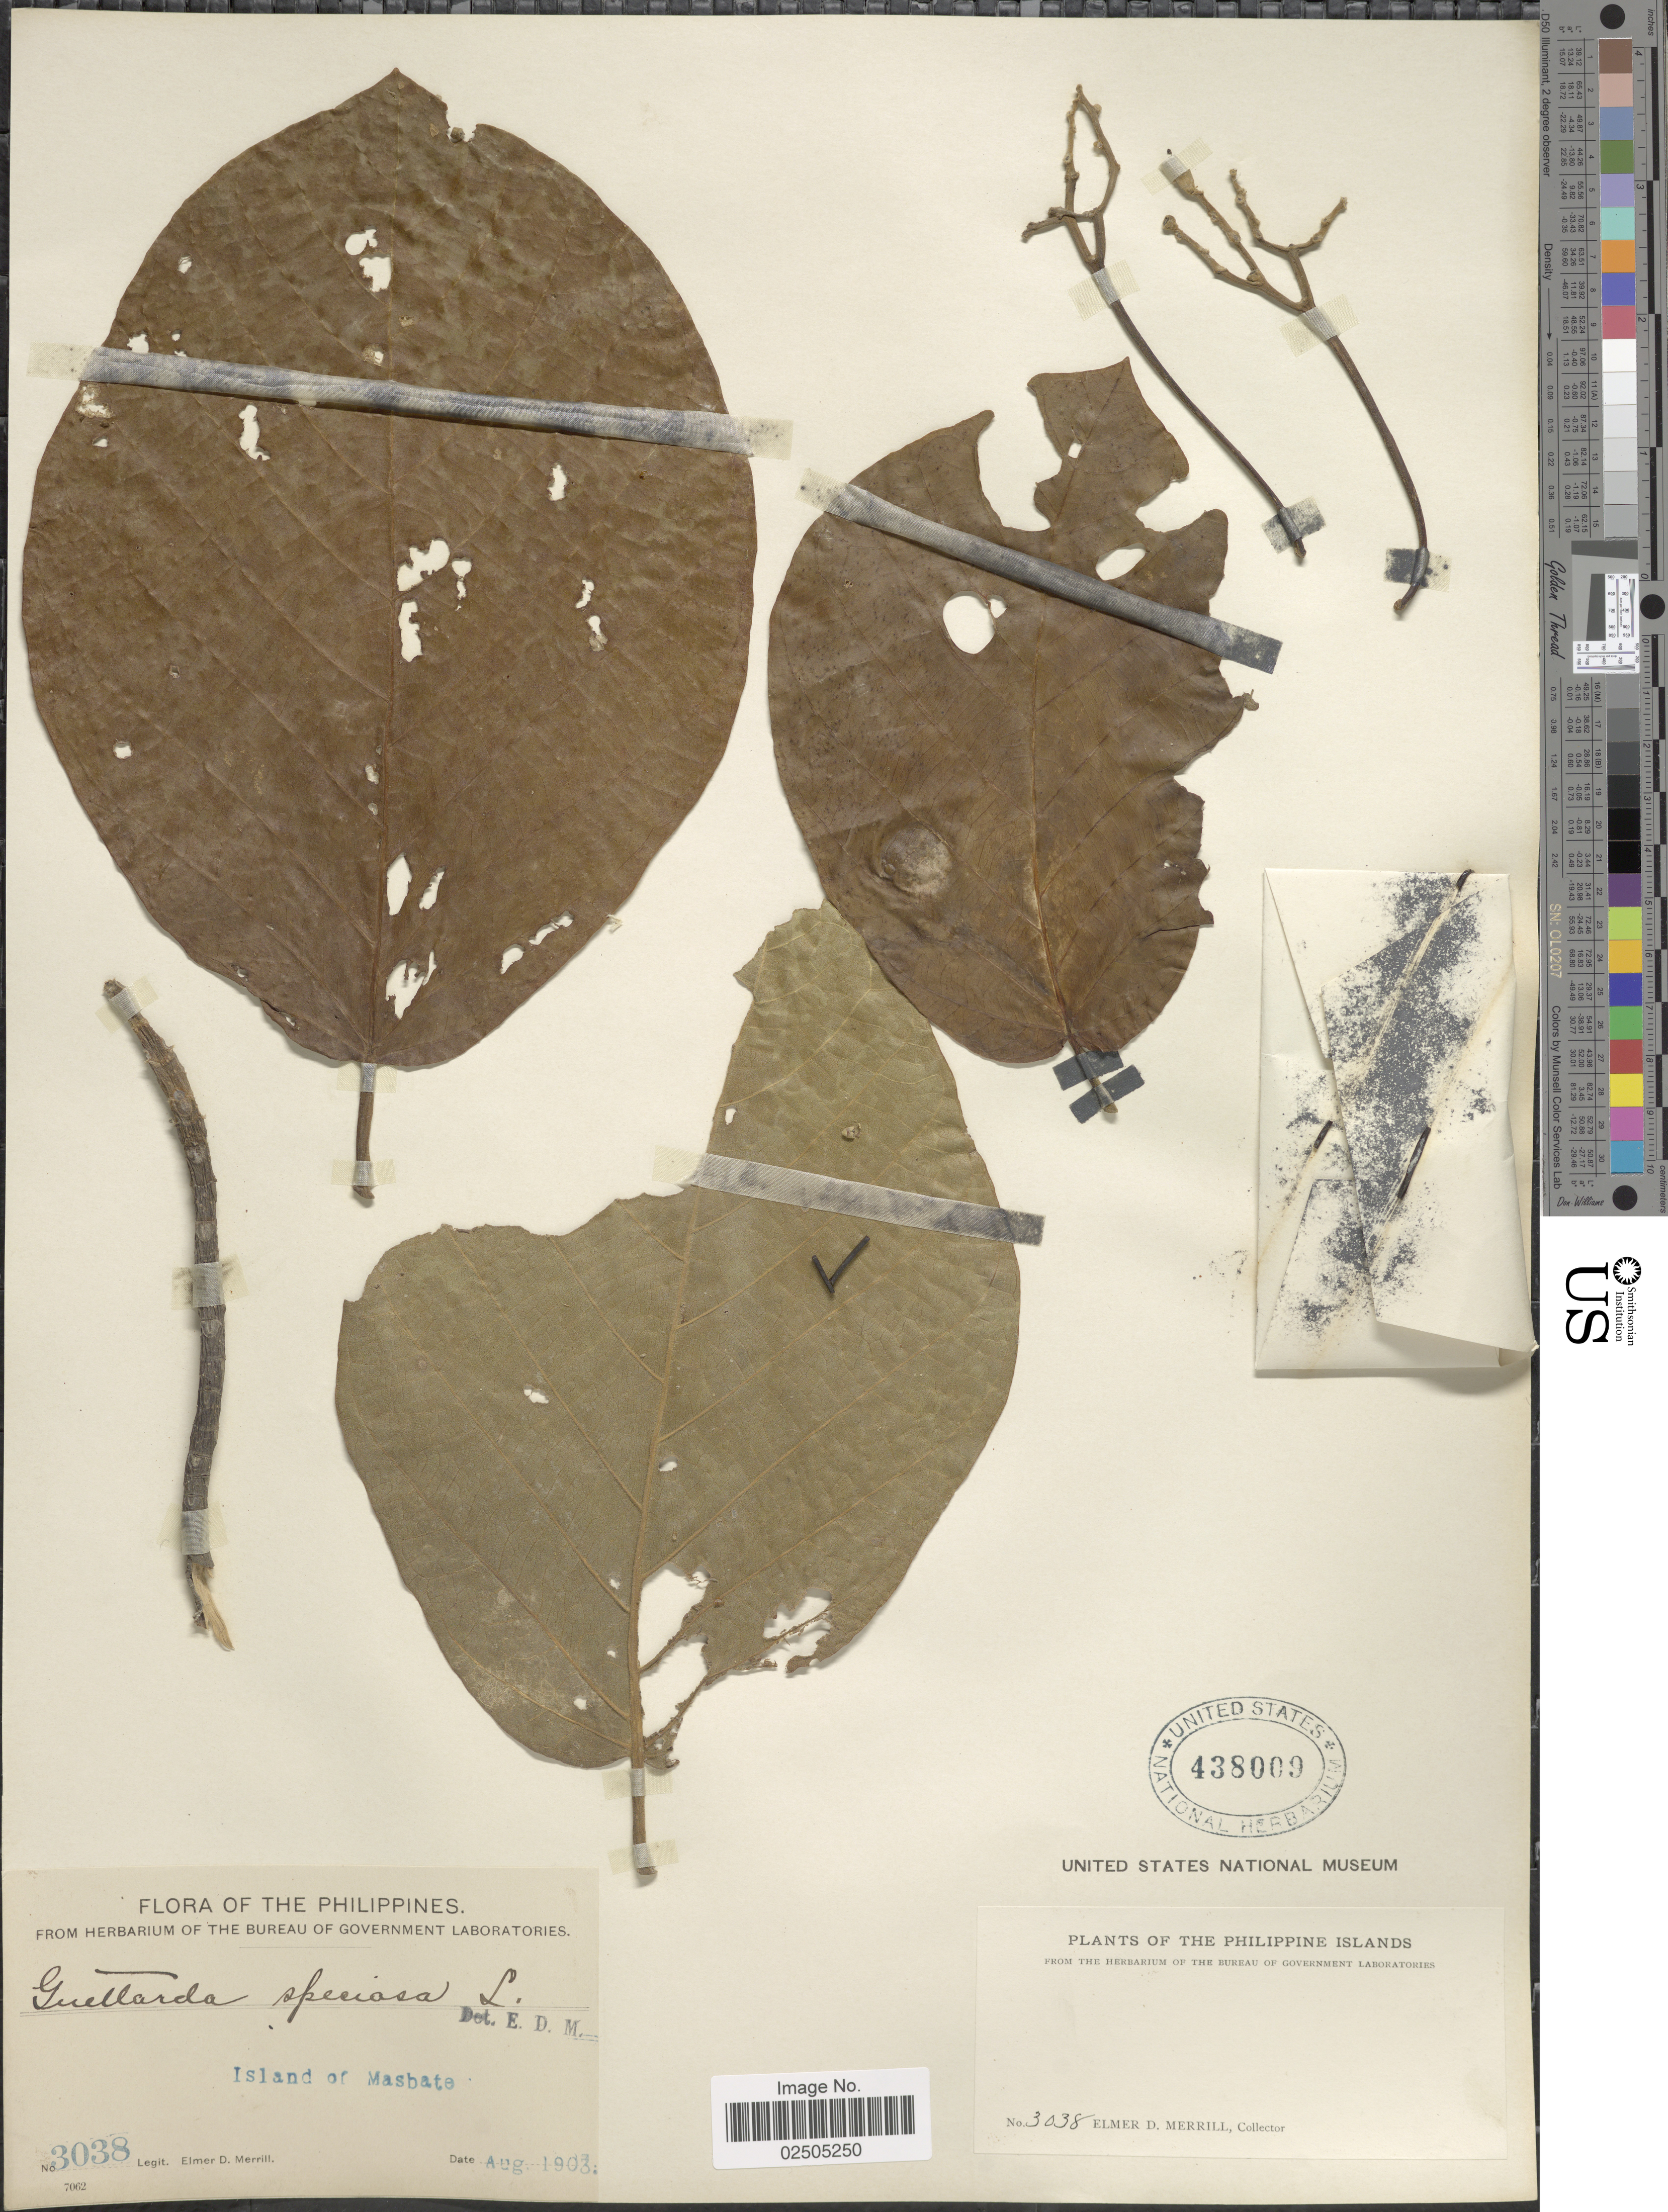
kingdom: Plantae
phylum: Tracheophyta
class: Magnoliopsida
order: Gentianales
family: Rubiaceae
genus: Guettarda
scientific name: Guettarda speciosa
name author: L.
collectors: E. D. Merrill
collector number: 3038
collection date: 1903-08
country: Philippines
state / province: Bicol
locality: Island of Masbate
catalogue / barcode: US 438009